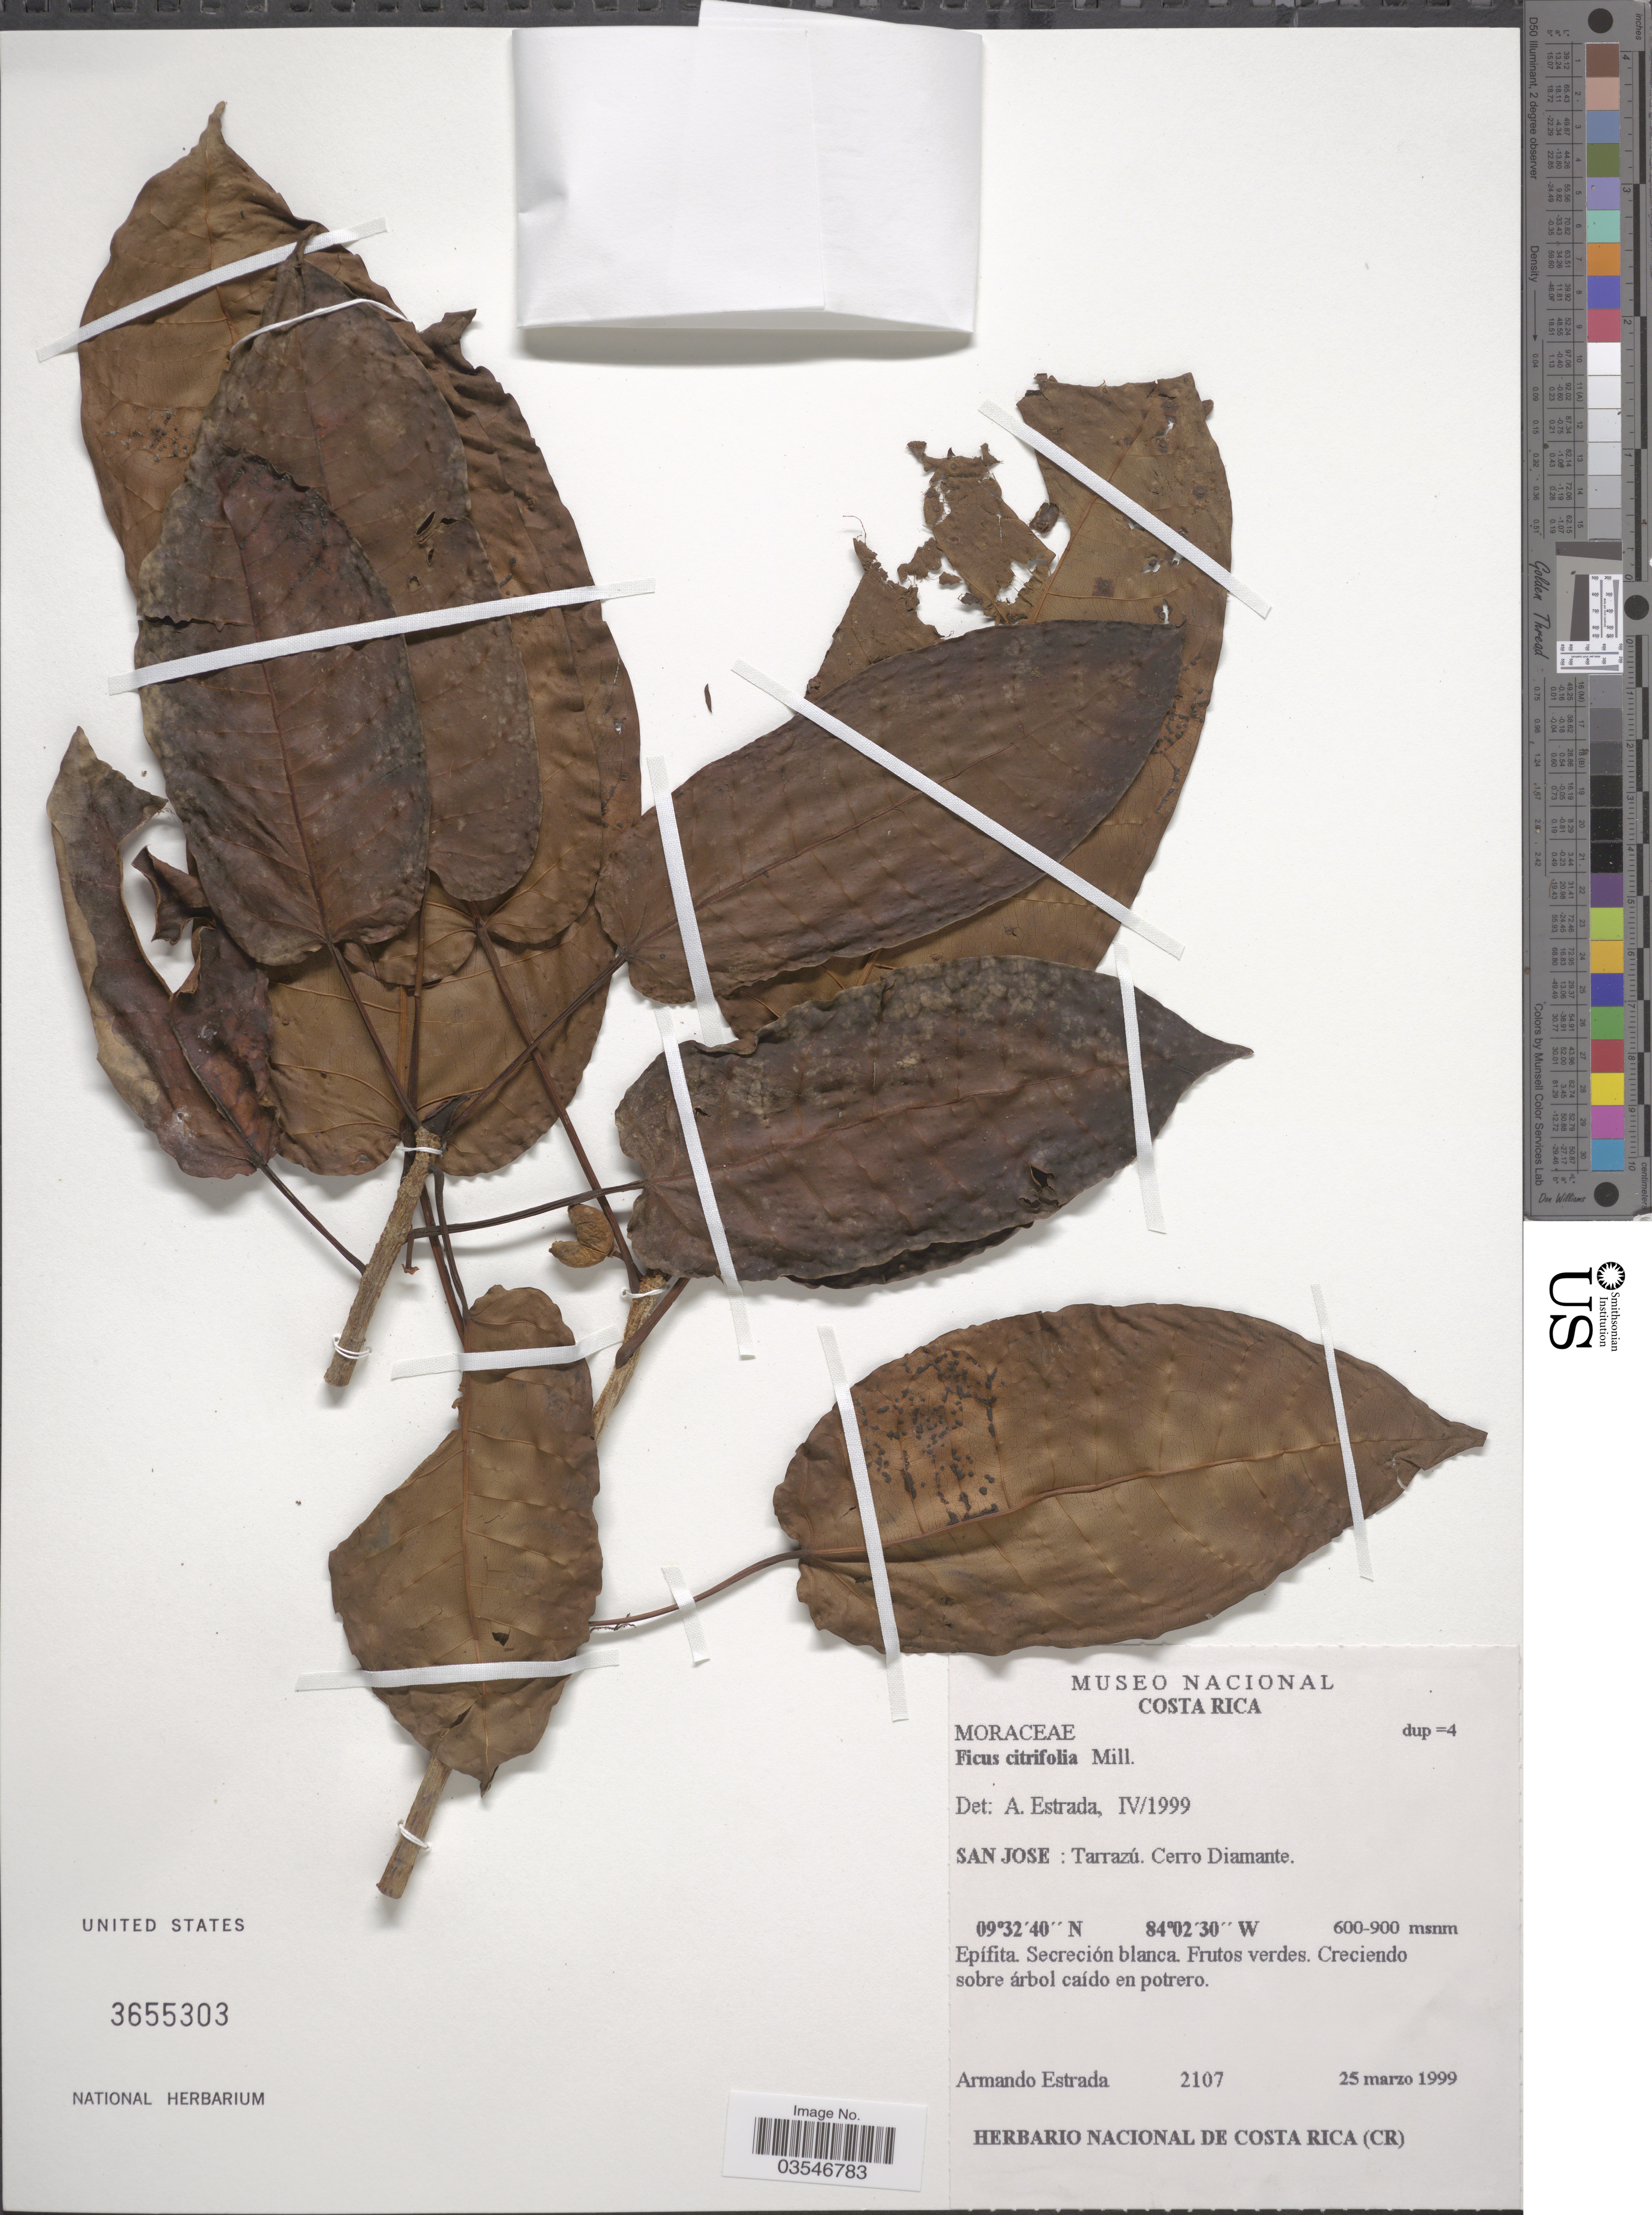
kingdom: Plantae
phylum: Tracheophyta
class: Magnoliopsida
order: Rosales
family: Moraceae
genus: Ficus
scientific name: Ficus guaranitica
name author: Chodat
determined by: Cardoso Pederneiras, L.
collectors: A. Estrada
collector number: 2107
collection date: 1999-03-25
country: Costa Rica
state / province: San José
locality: Tarrazú. Cerro Diamante.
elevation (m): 600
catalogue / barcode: US 3655303